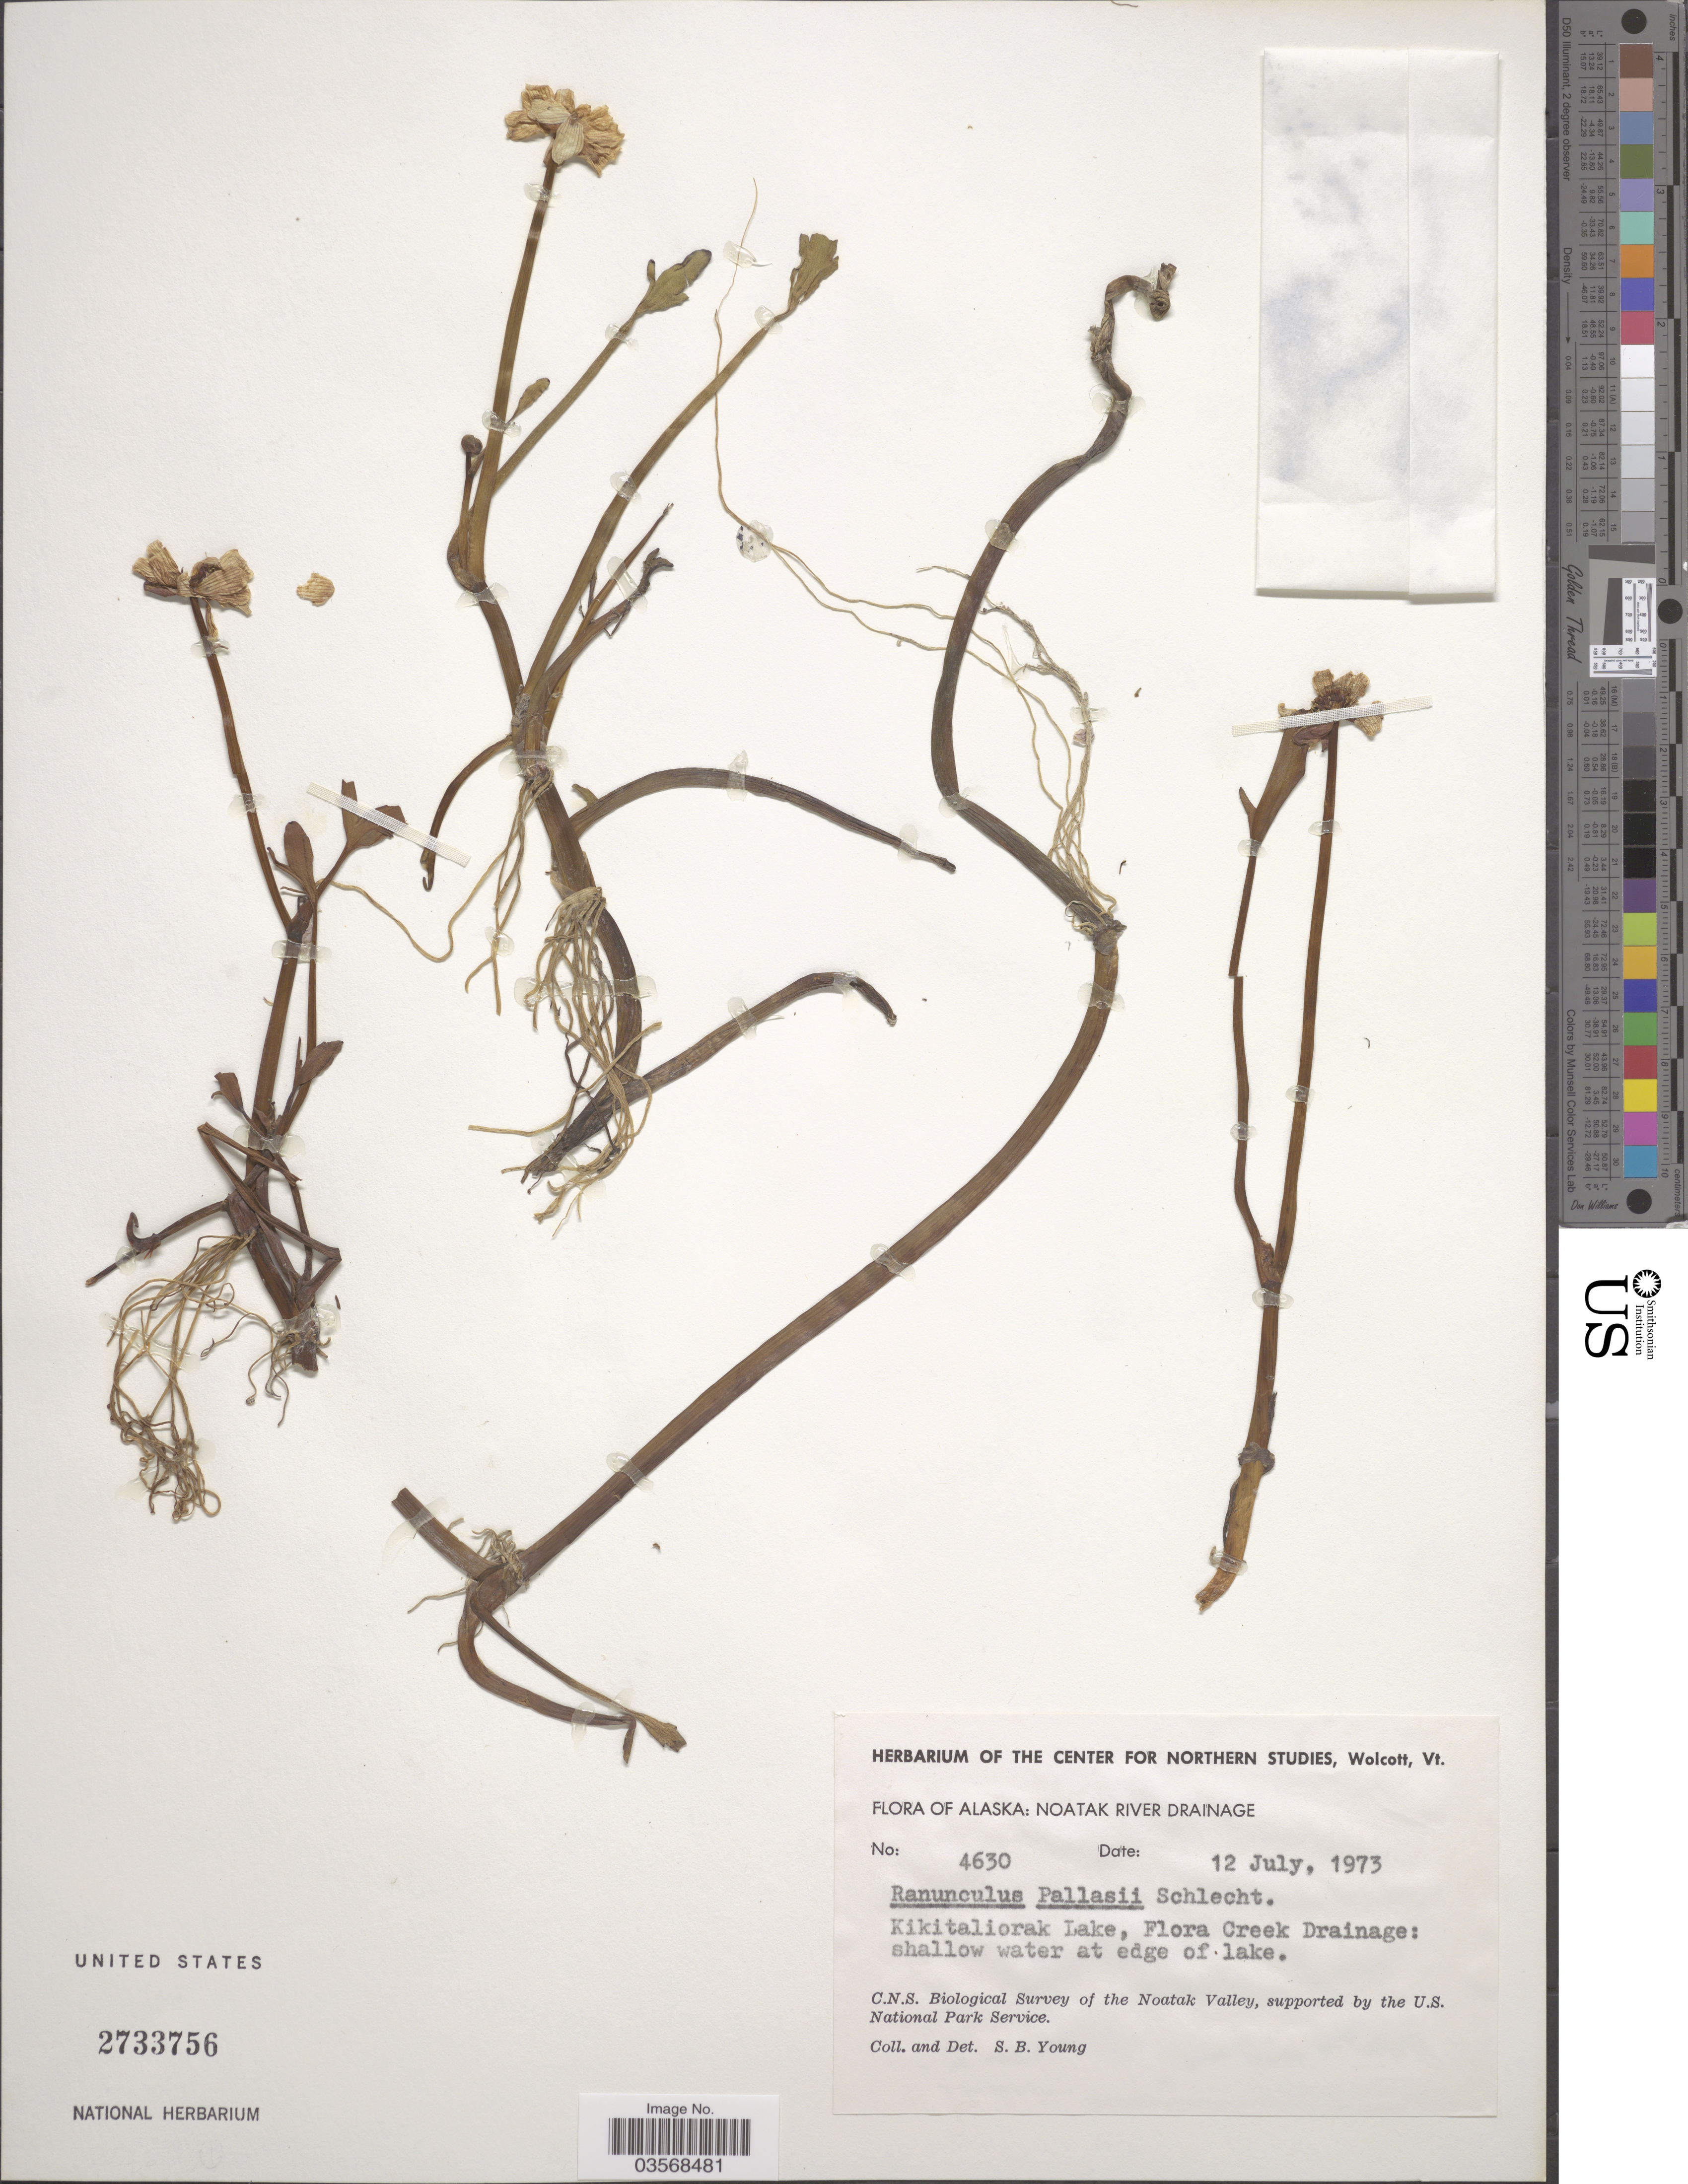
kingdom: Plantae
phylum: Tracheophyta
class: Magnoliopsida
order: Ranunculales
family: Ranunculaceae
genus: Ranunculus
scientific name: Ranunculus pallasii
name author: Schltdl.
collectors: S. Young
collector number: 4630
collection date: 1973-07-12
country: United States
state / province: Alaska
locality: Noatak River Drainage. Kikitaliorak Lake, Flora Creek Drainage. Noatak Valley.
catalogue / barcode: US 2733756